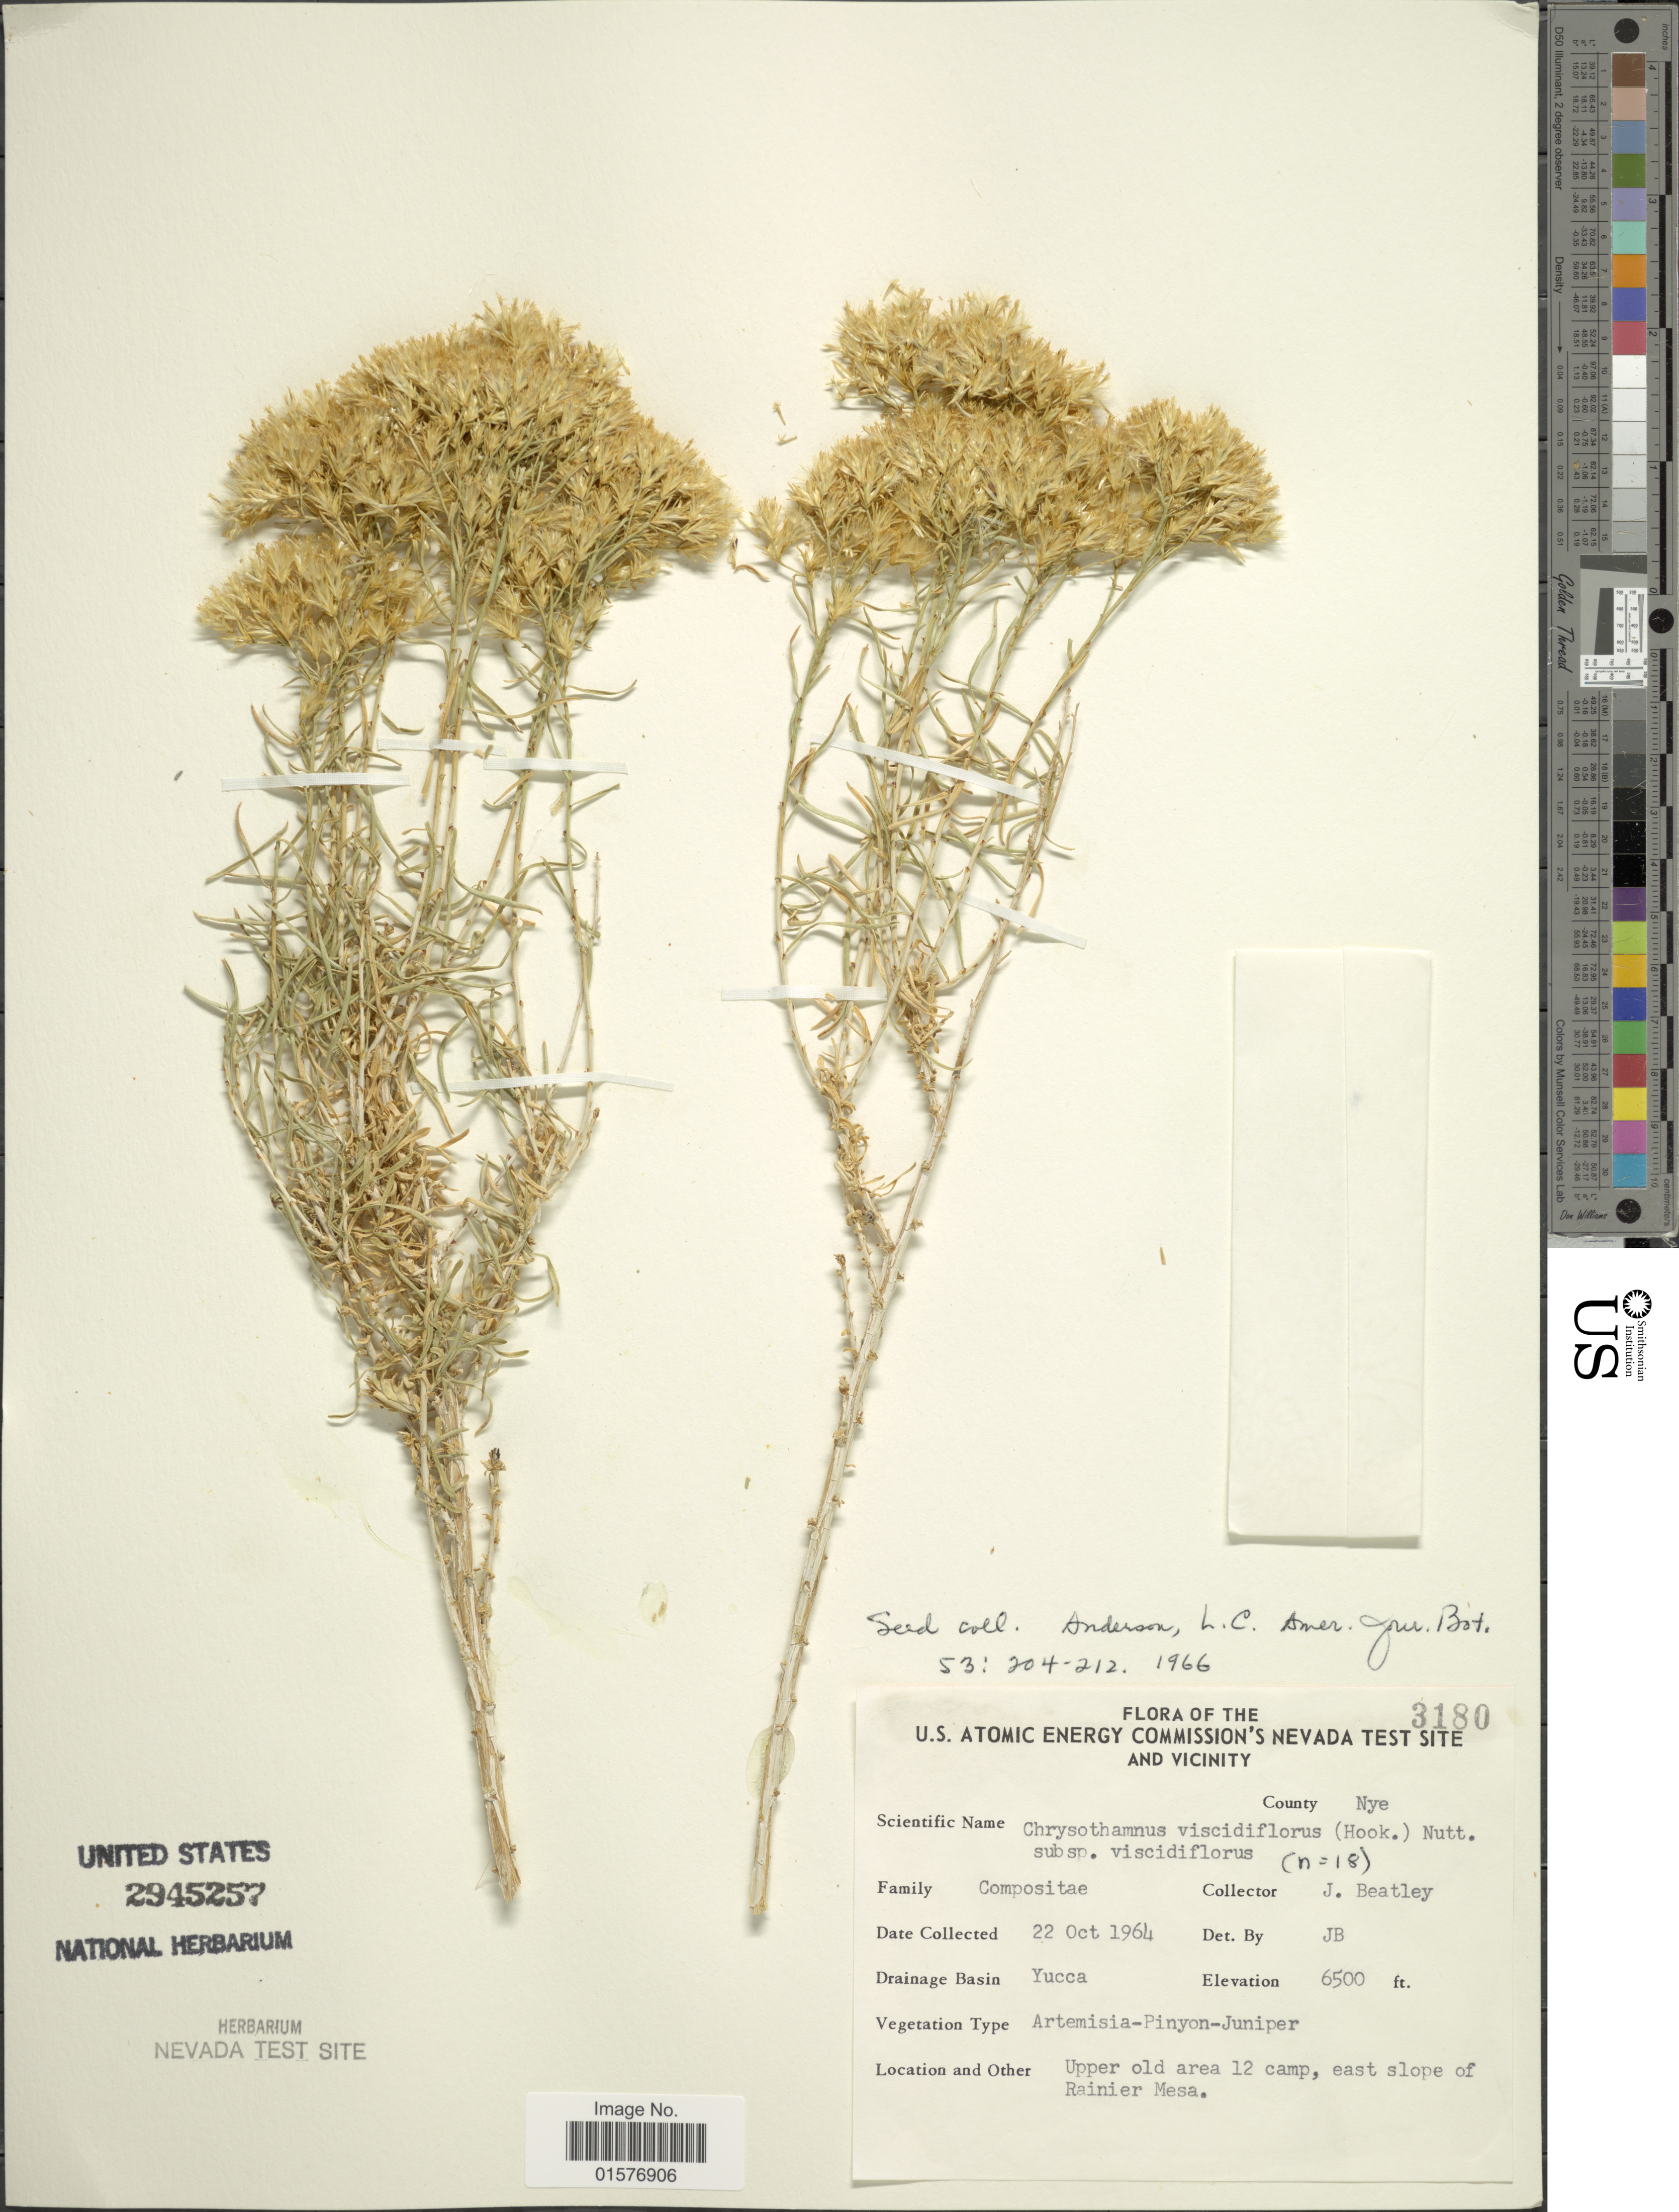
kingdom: Plantae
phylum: Tracheophyta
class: Magnoliopsida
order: Asterales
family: Asteraceae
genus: Chrysothamnus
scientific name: Chrysothamnus viscidiflorus subsp. viscidiflorus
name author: (Hook.) Nutt.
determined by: Urbatsch, Lowell E., Curator (LSU), Louisiana State University (UNITED STATES)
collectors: J. C. Beatley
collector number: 3180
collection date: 1964-10-22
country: United States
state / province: Nevada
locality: U.S. Atomic Energy Commission's Nevada Test Site And Vicinity, County Nye, Drainage Basin Yucca, Upper old area 12 camp, east slope of Rainier Mesa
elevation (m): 1981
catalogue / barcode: US 2945257